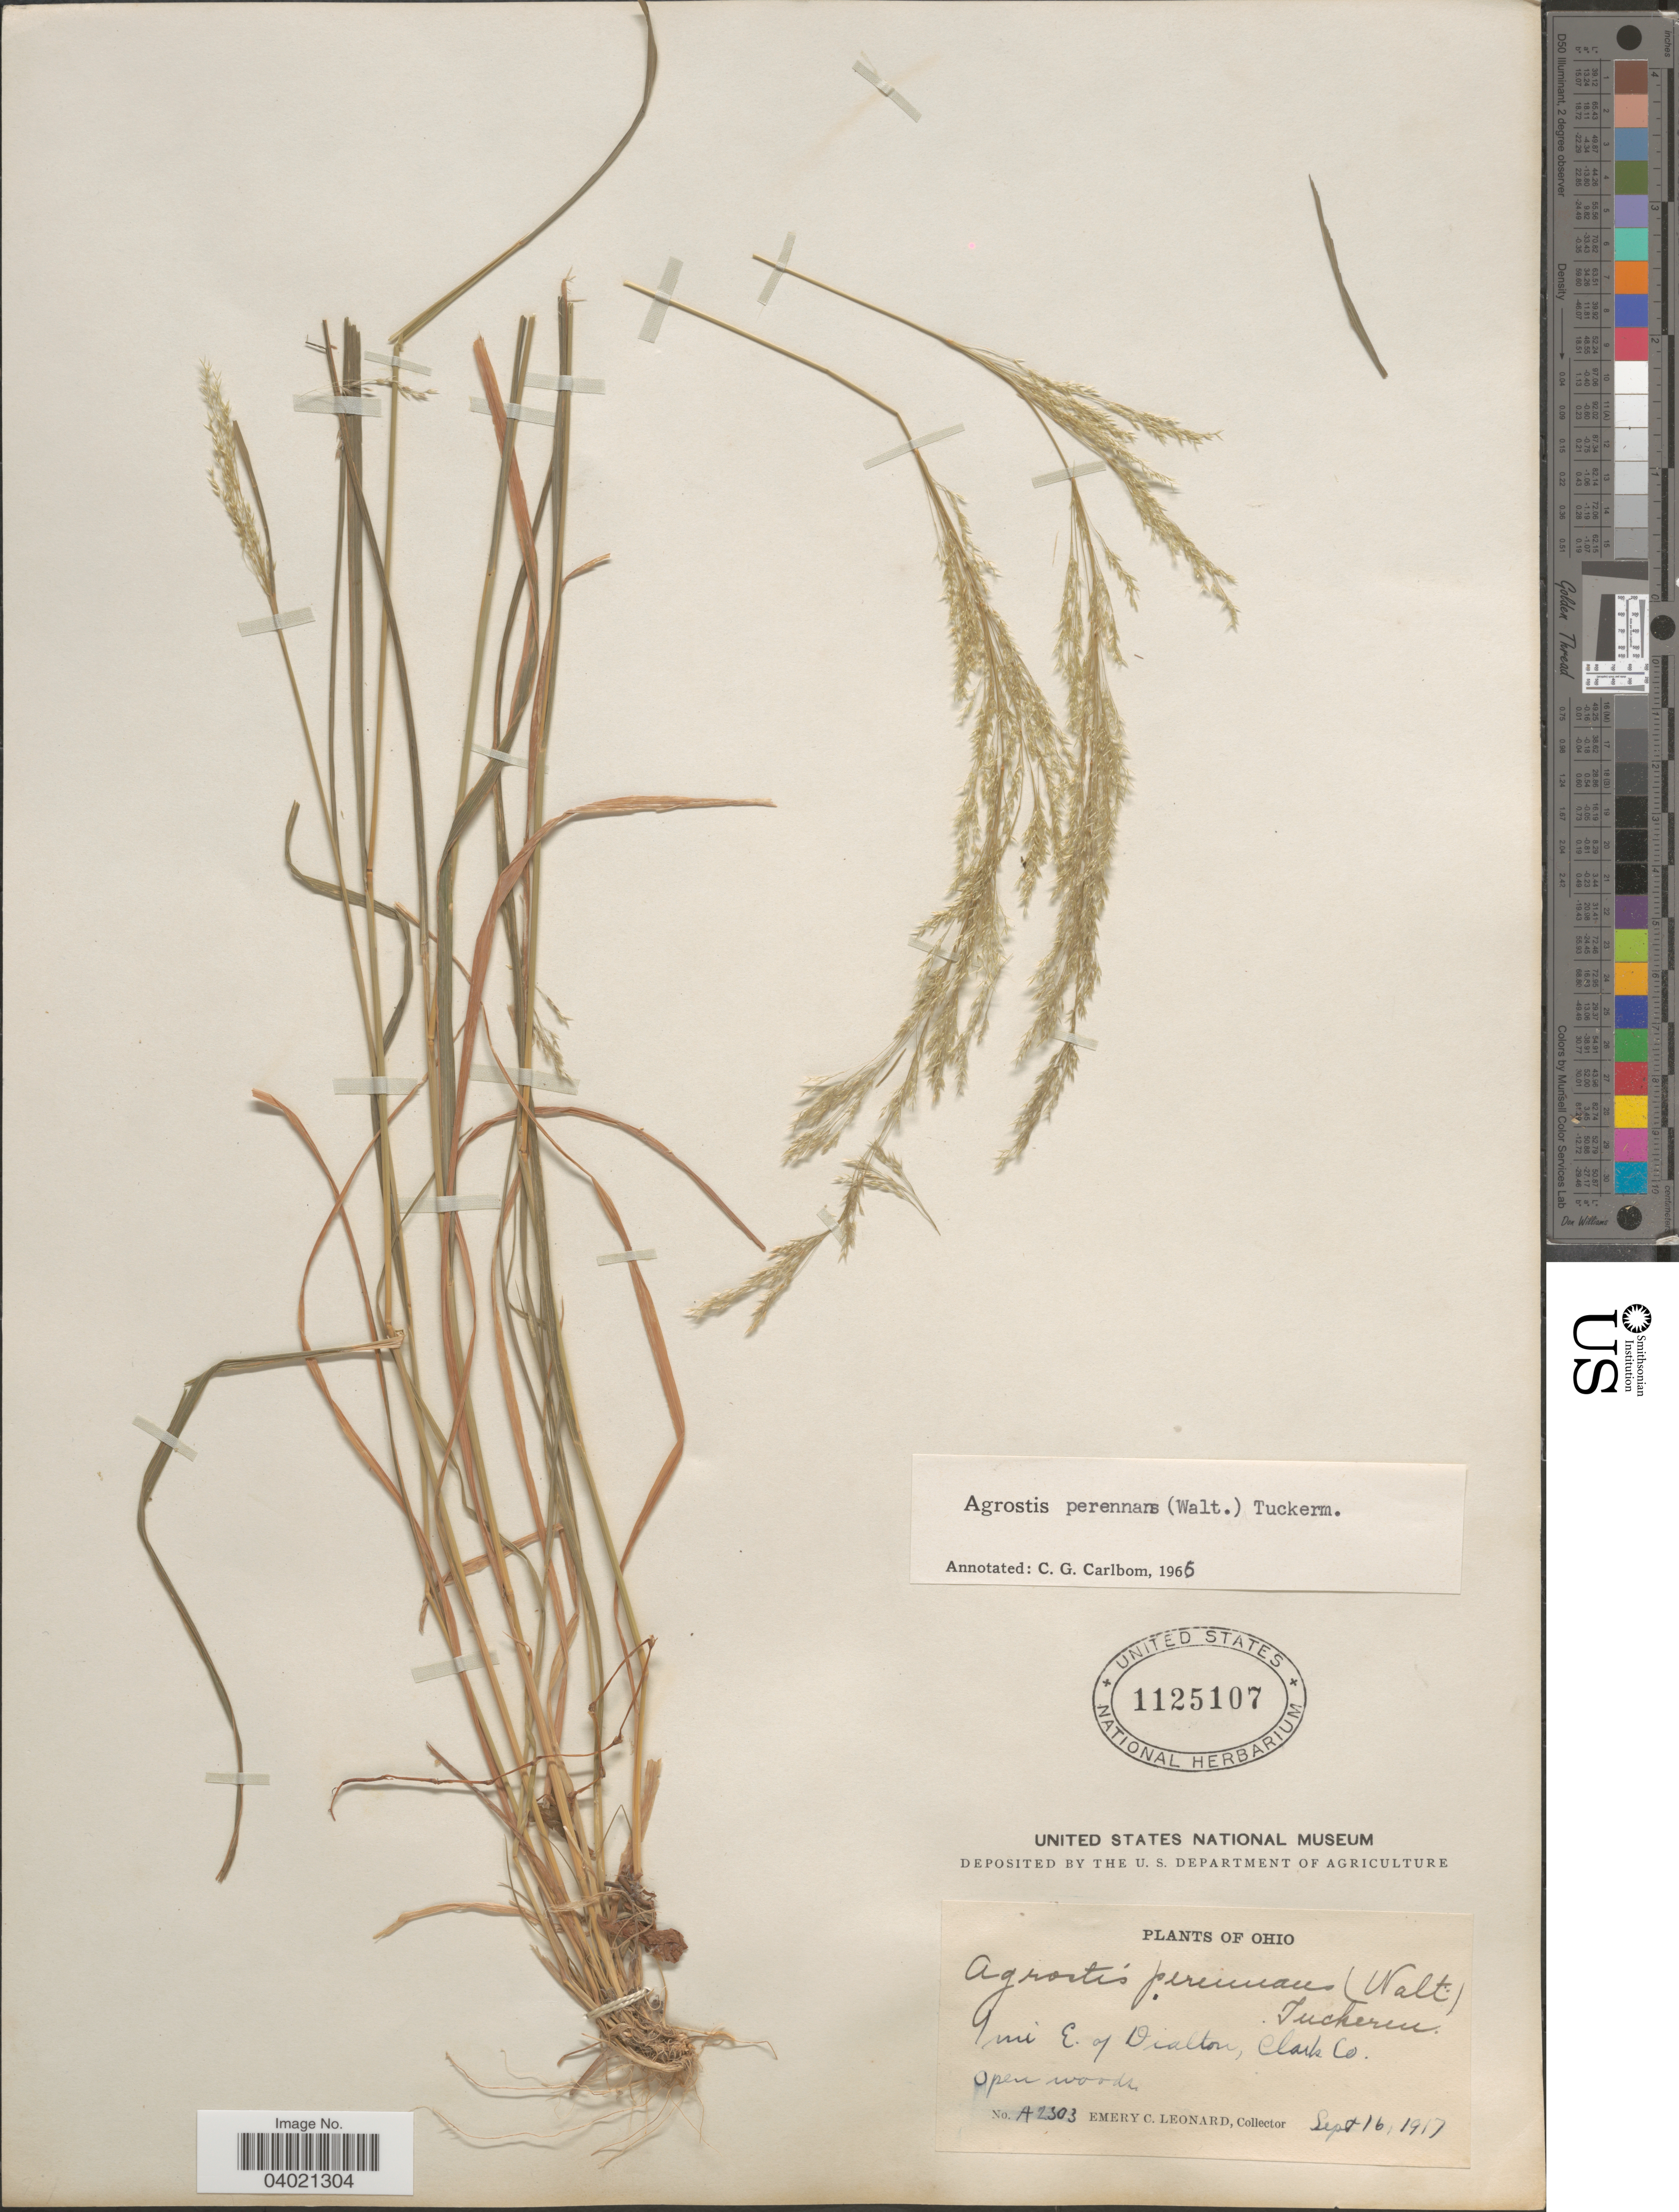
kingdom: Plantae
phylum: Tracheophyta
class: Liliopsida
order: Poales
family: Poaceae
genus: Agrostis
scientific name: Agrostis perennans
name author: (Walter) Tuck.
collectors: E. C. Leonard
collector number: A 2303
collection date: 1917-09-16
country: United States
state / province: Ohio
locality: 1 mi E. of Dialton, Clark Co.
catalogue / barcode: US 1125107